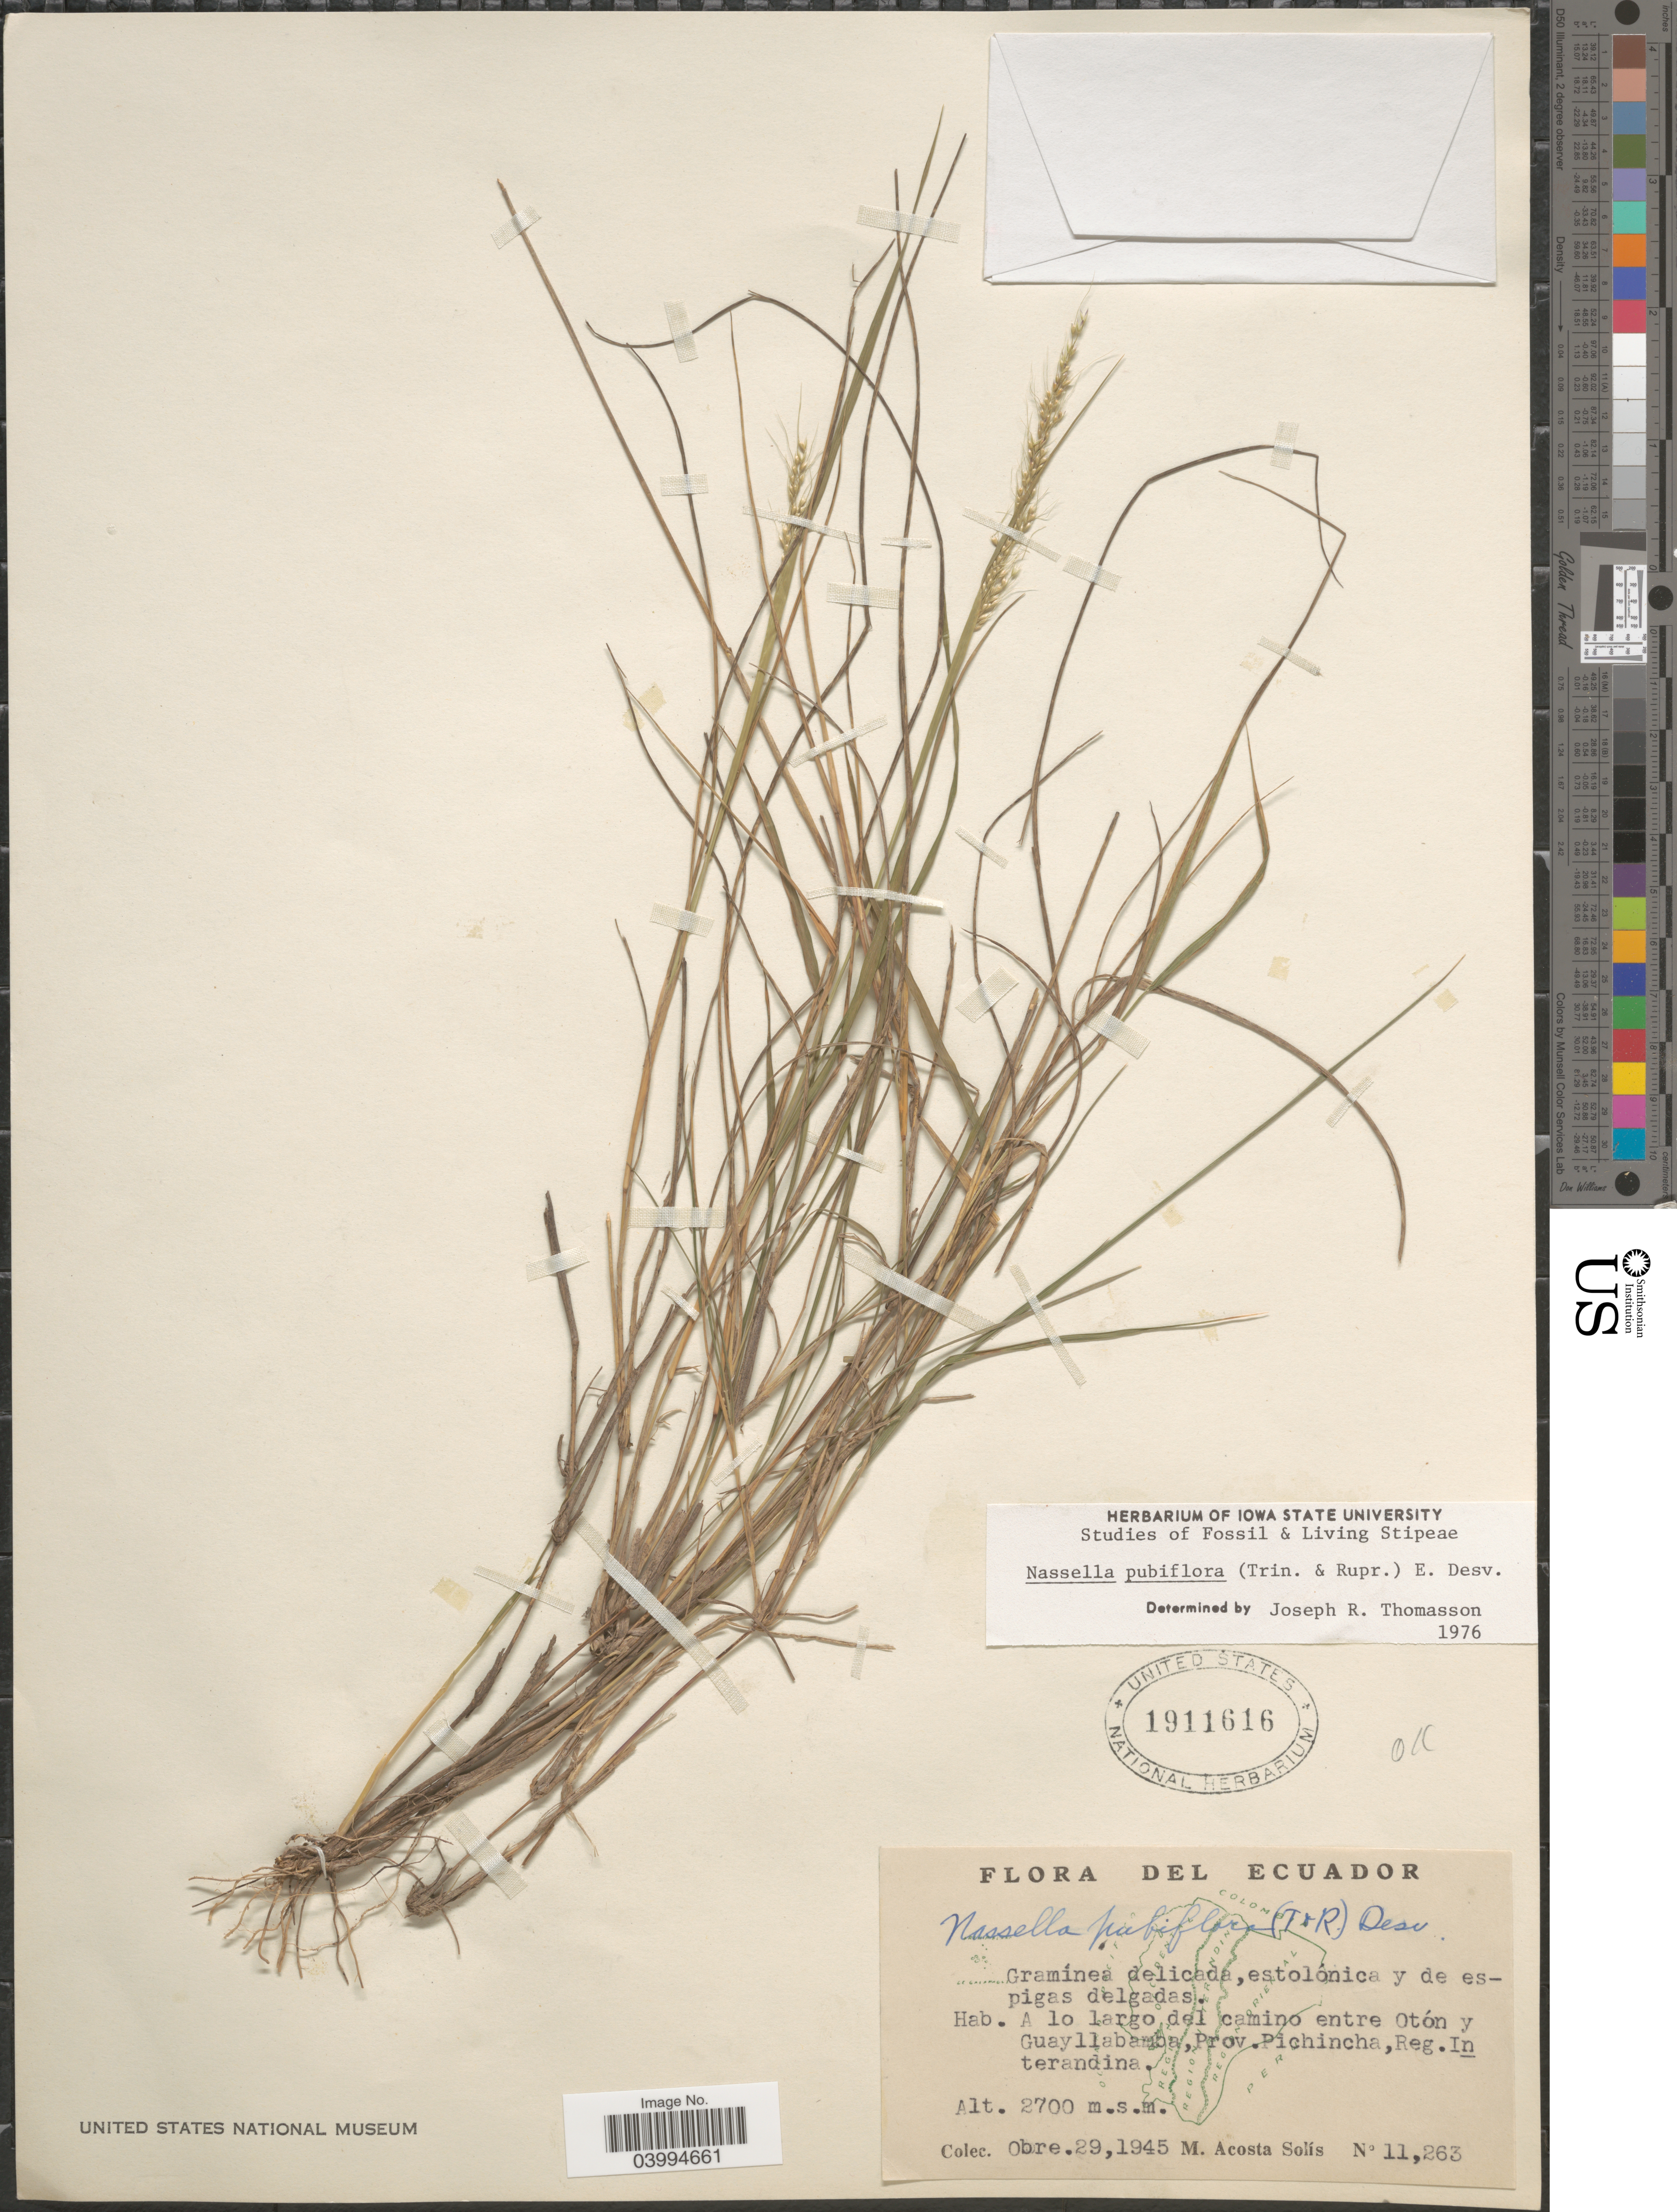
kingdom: Plantae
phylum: Tracheophyta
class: Liliopsida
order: Poales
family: Poaceae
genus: Nassella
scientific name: Nassella pubiflora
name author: (Trin. & Rupr.) É. Desv.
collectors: M. Acosta Solis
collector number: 11263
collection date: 1945-10-29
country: Ecuador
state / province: Pichincha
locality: A lo largo del camino entre Otón y Guayllabamba, Reg. Interandina.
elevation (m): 2700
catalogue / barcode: US 1911616